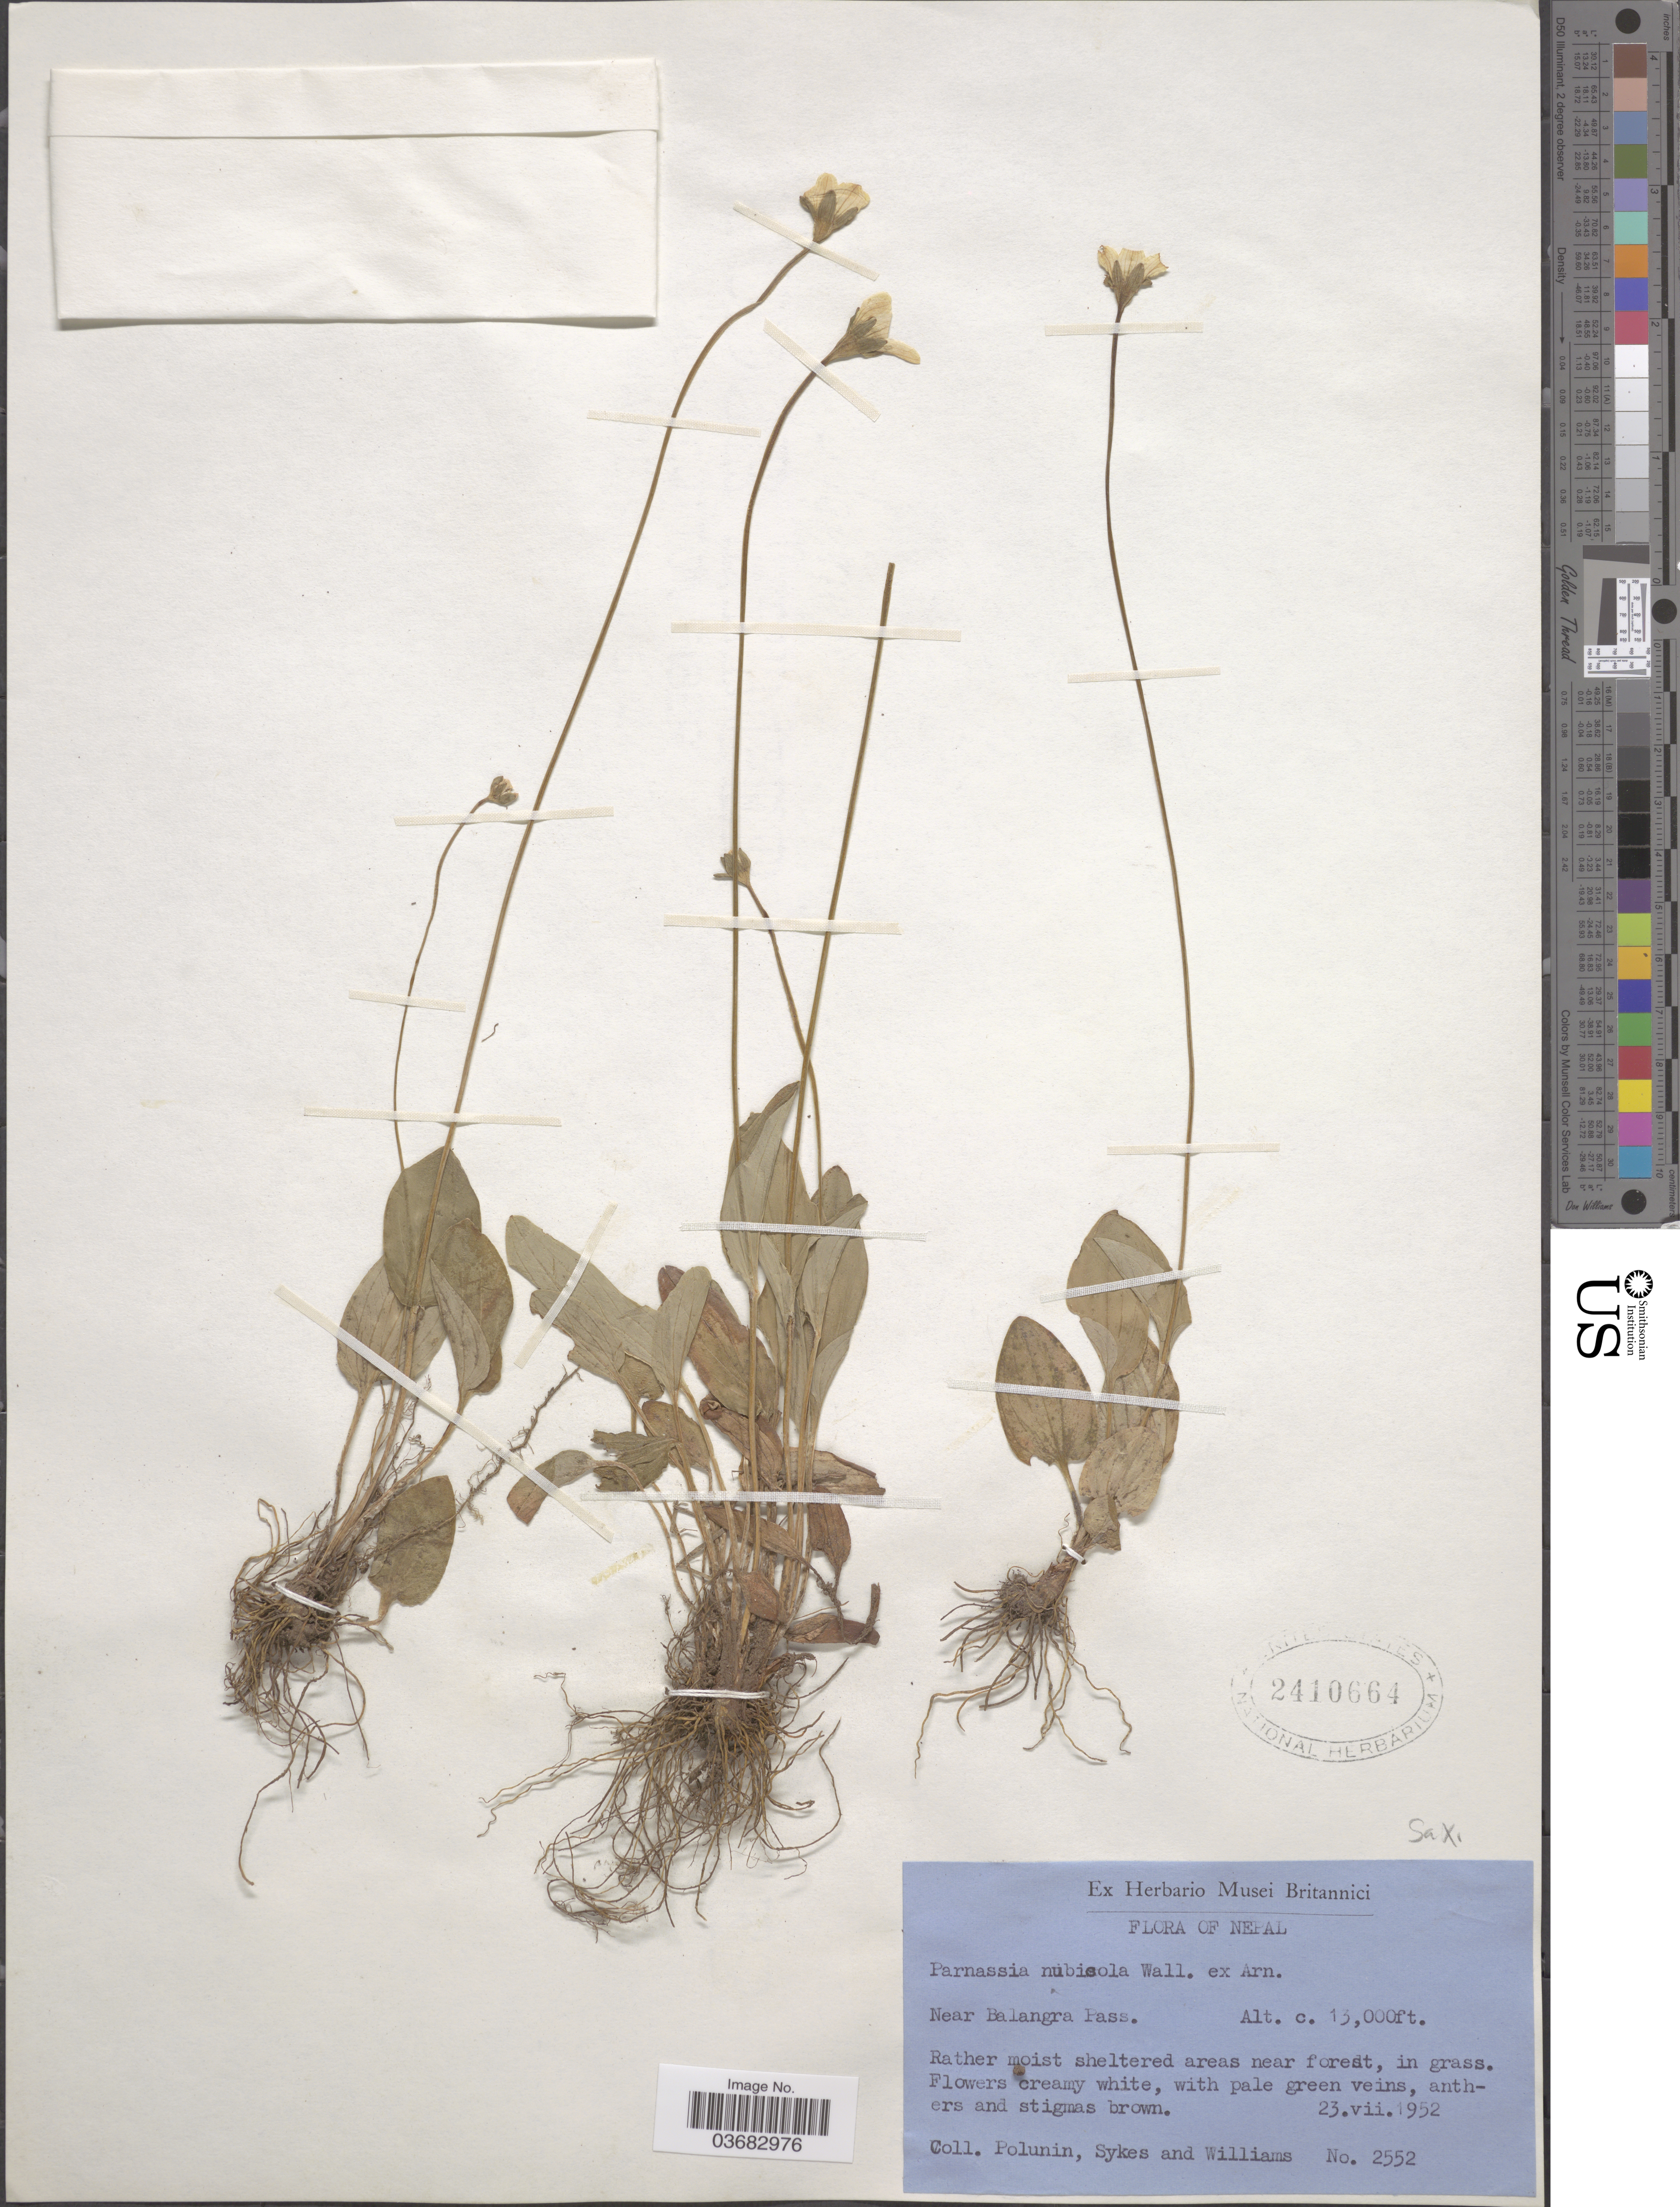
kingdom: Plantae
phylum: Tracheophyta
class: Magnoliopsida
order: Celastrales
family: Parnassiaceae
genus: Parnassia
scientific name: Parnassia nubicola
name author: Wall. ex Royle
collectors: Polunin, Sykes, -- & -- Williams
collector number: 2552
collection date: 1952-07-23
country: Nepal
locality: Near Balangra Pass.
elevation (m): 3962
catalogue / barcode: US 2410664